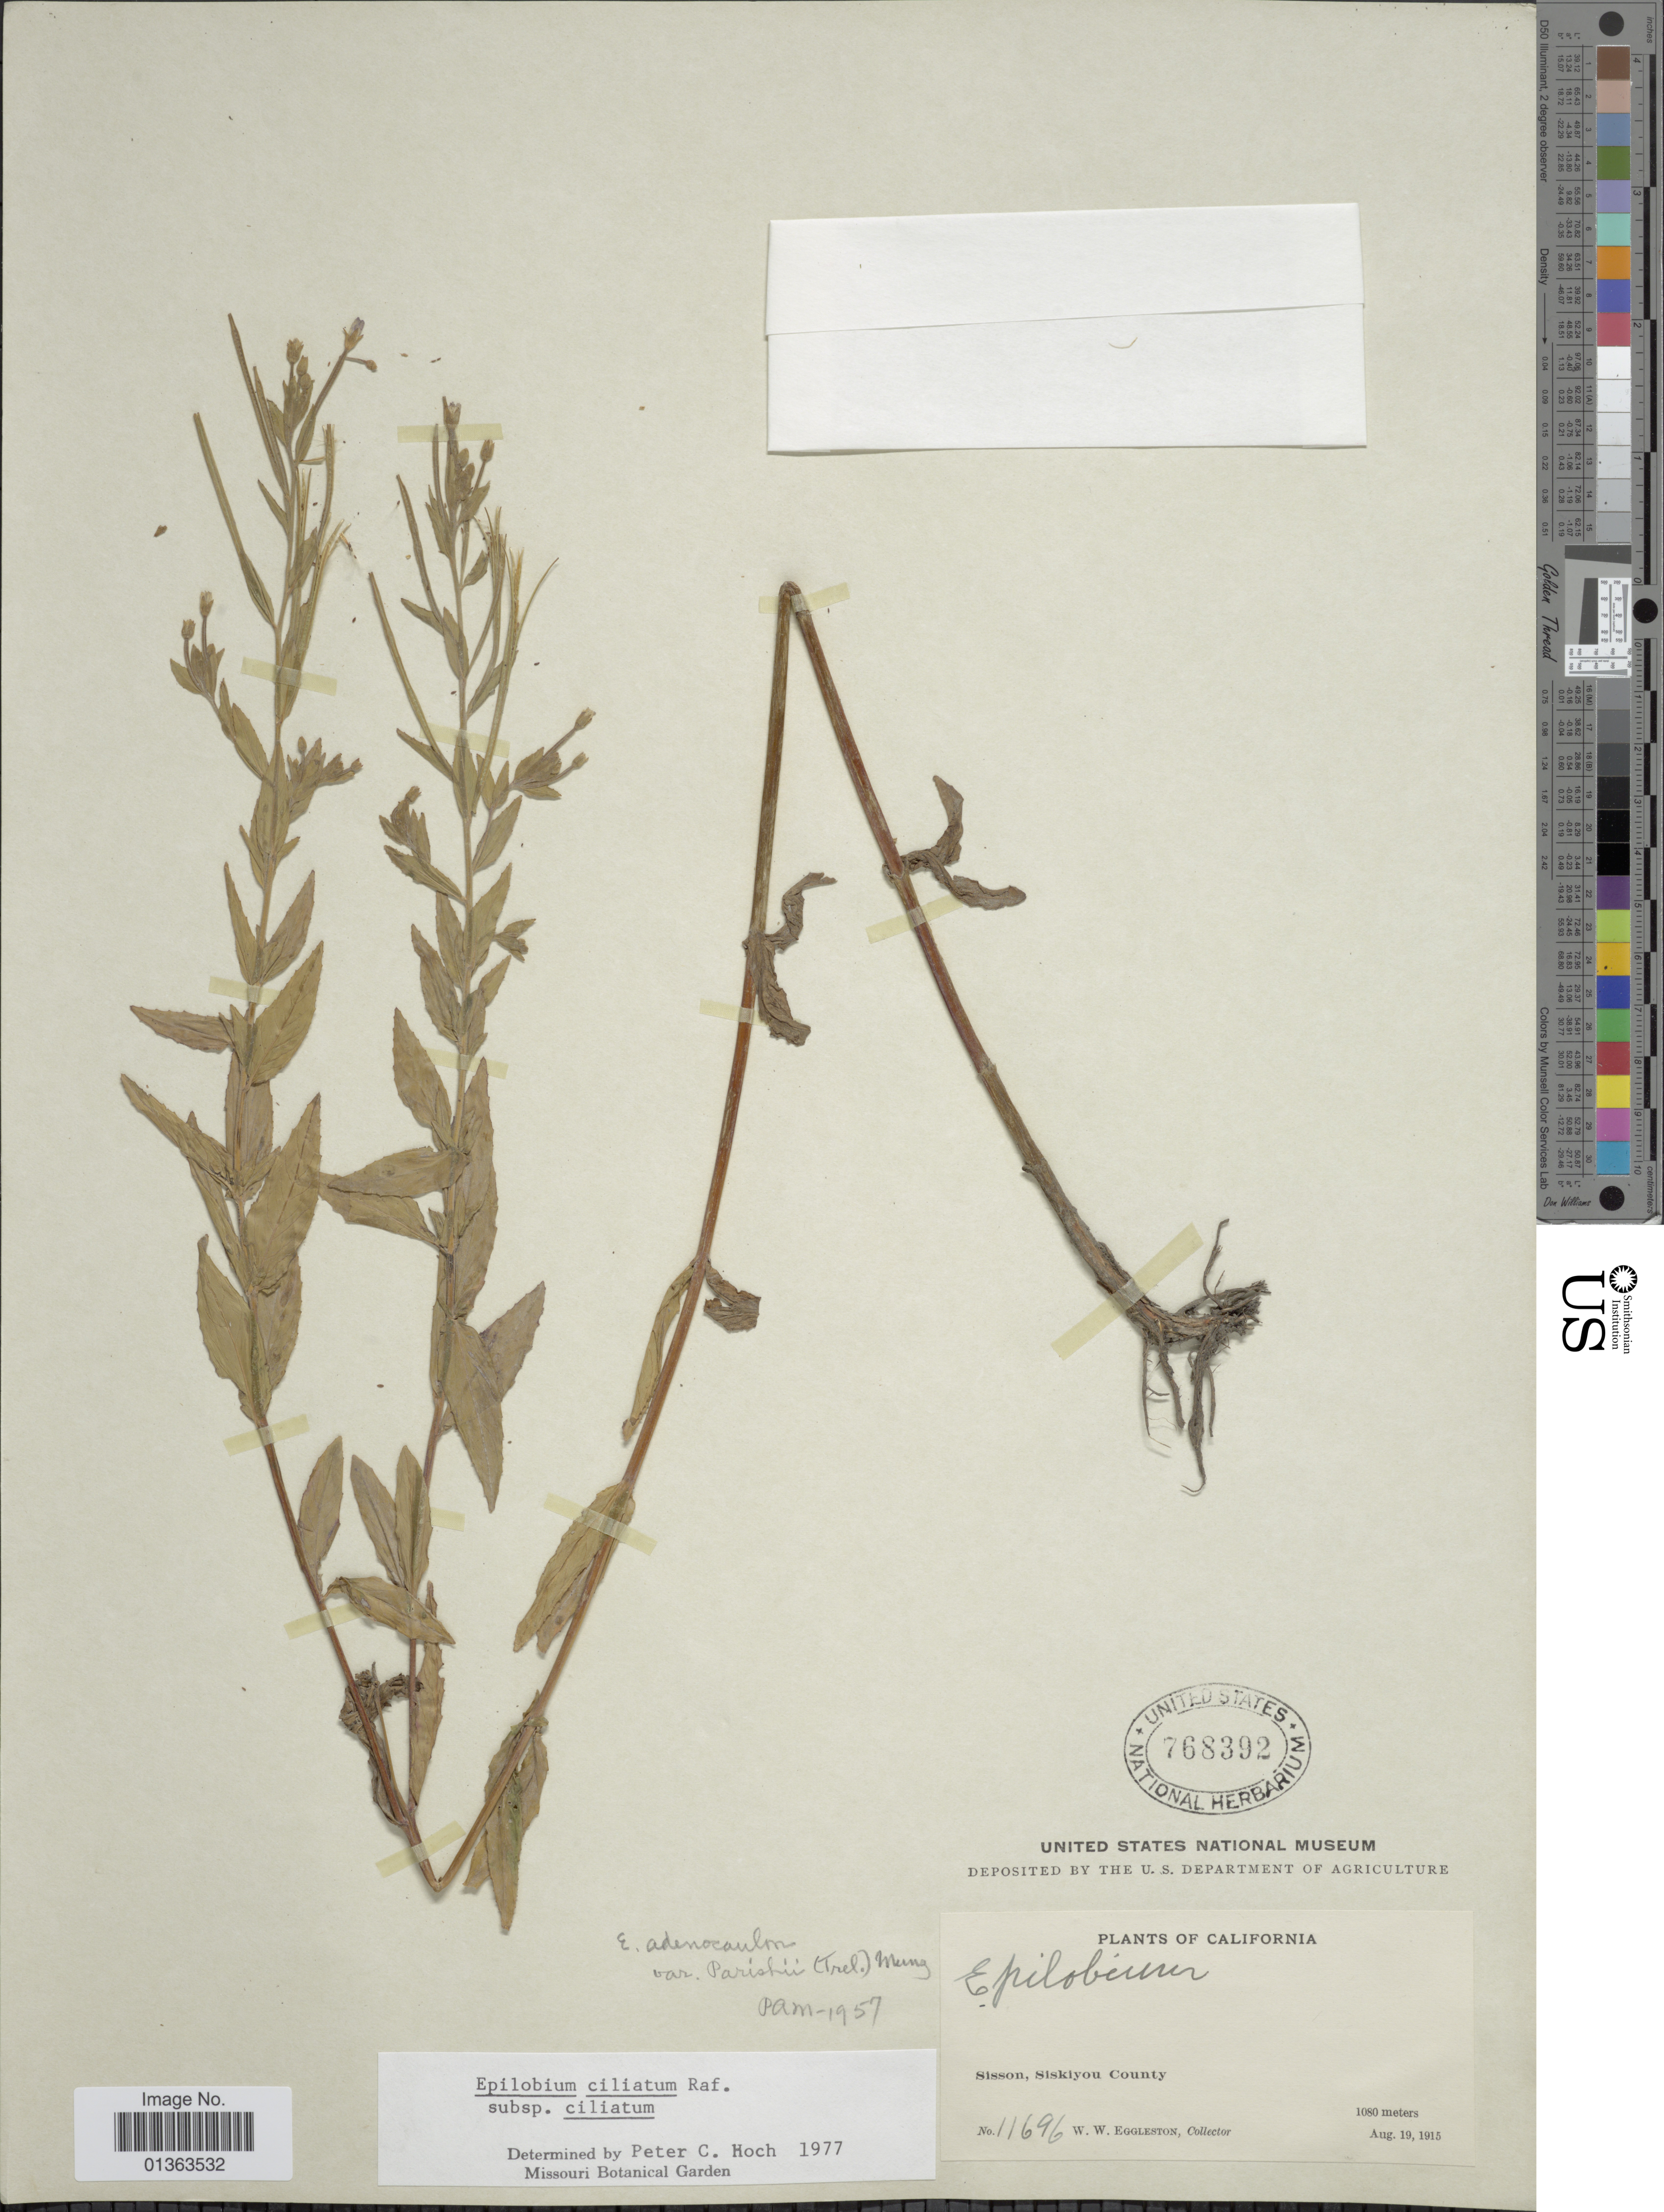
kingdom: Plantae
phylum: Tracheophyta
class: Magnoliopsida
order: Myrtales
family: Onagraceae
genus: Epilobium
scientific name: Epilobium ciliatum subsp. ciliatum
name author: Raf.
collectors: W. W. Eggleston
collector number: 11696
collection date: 1915-08-19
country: United States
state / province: California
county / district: Siskiyou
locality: Sisson, Siskiyou County.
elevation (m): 1080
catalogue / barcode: US 768392